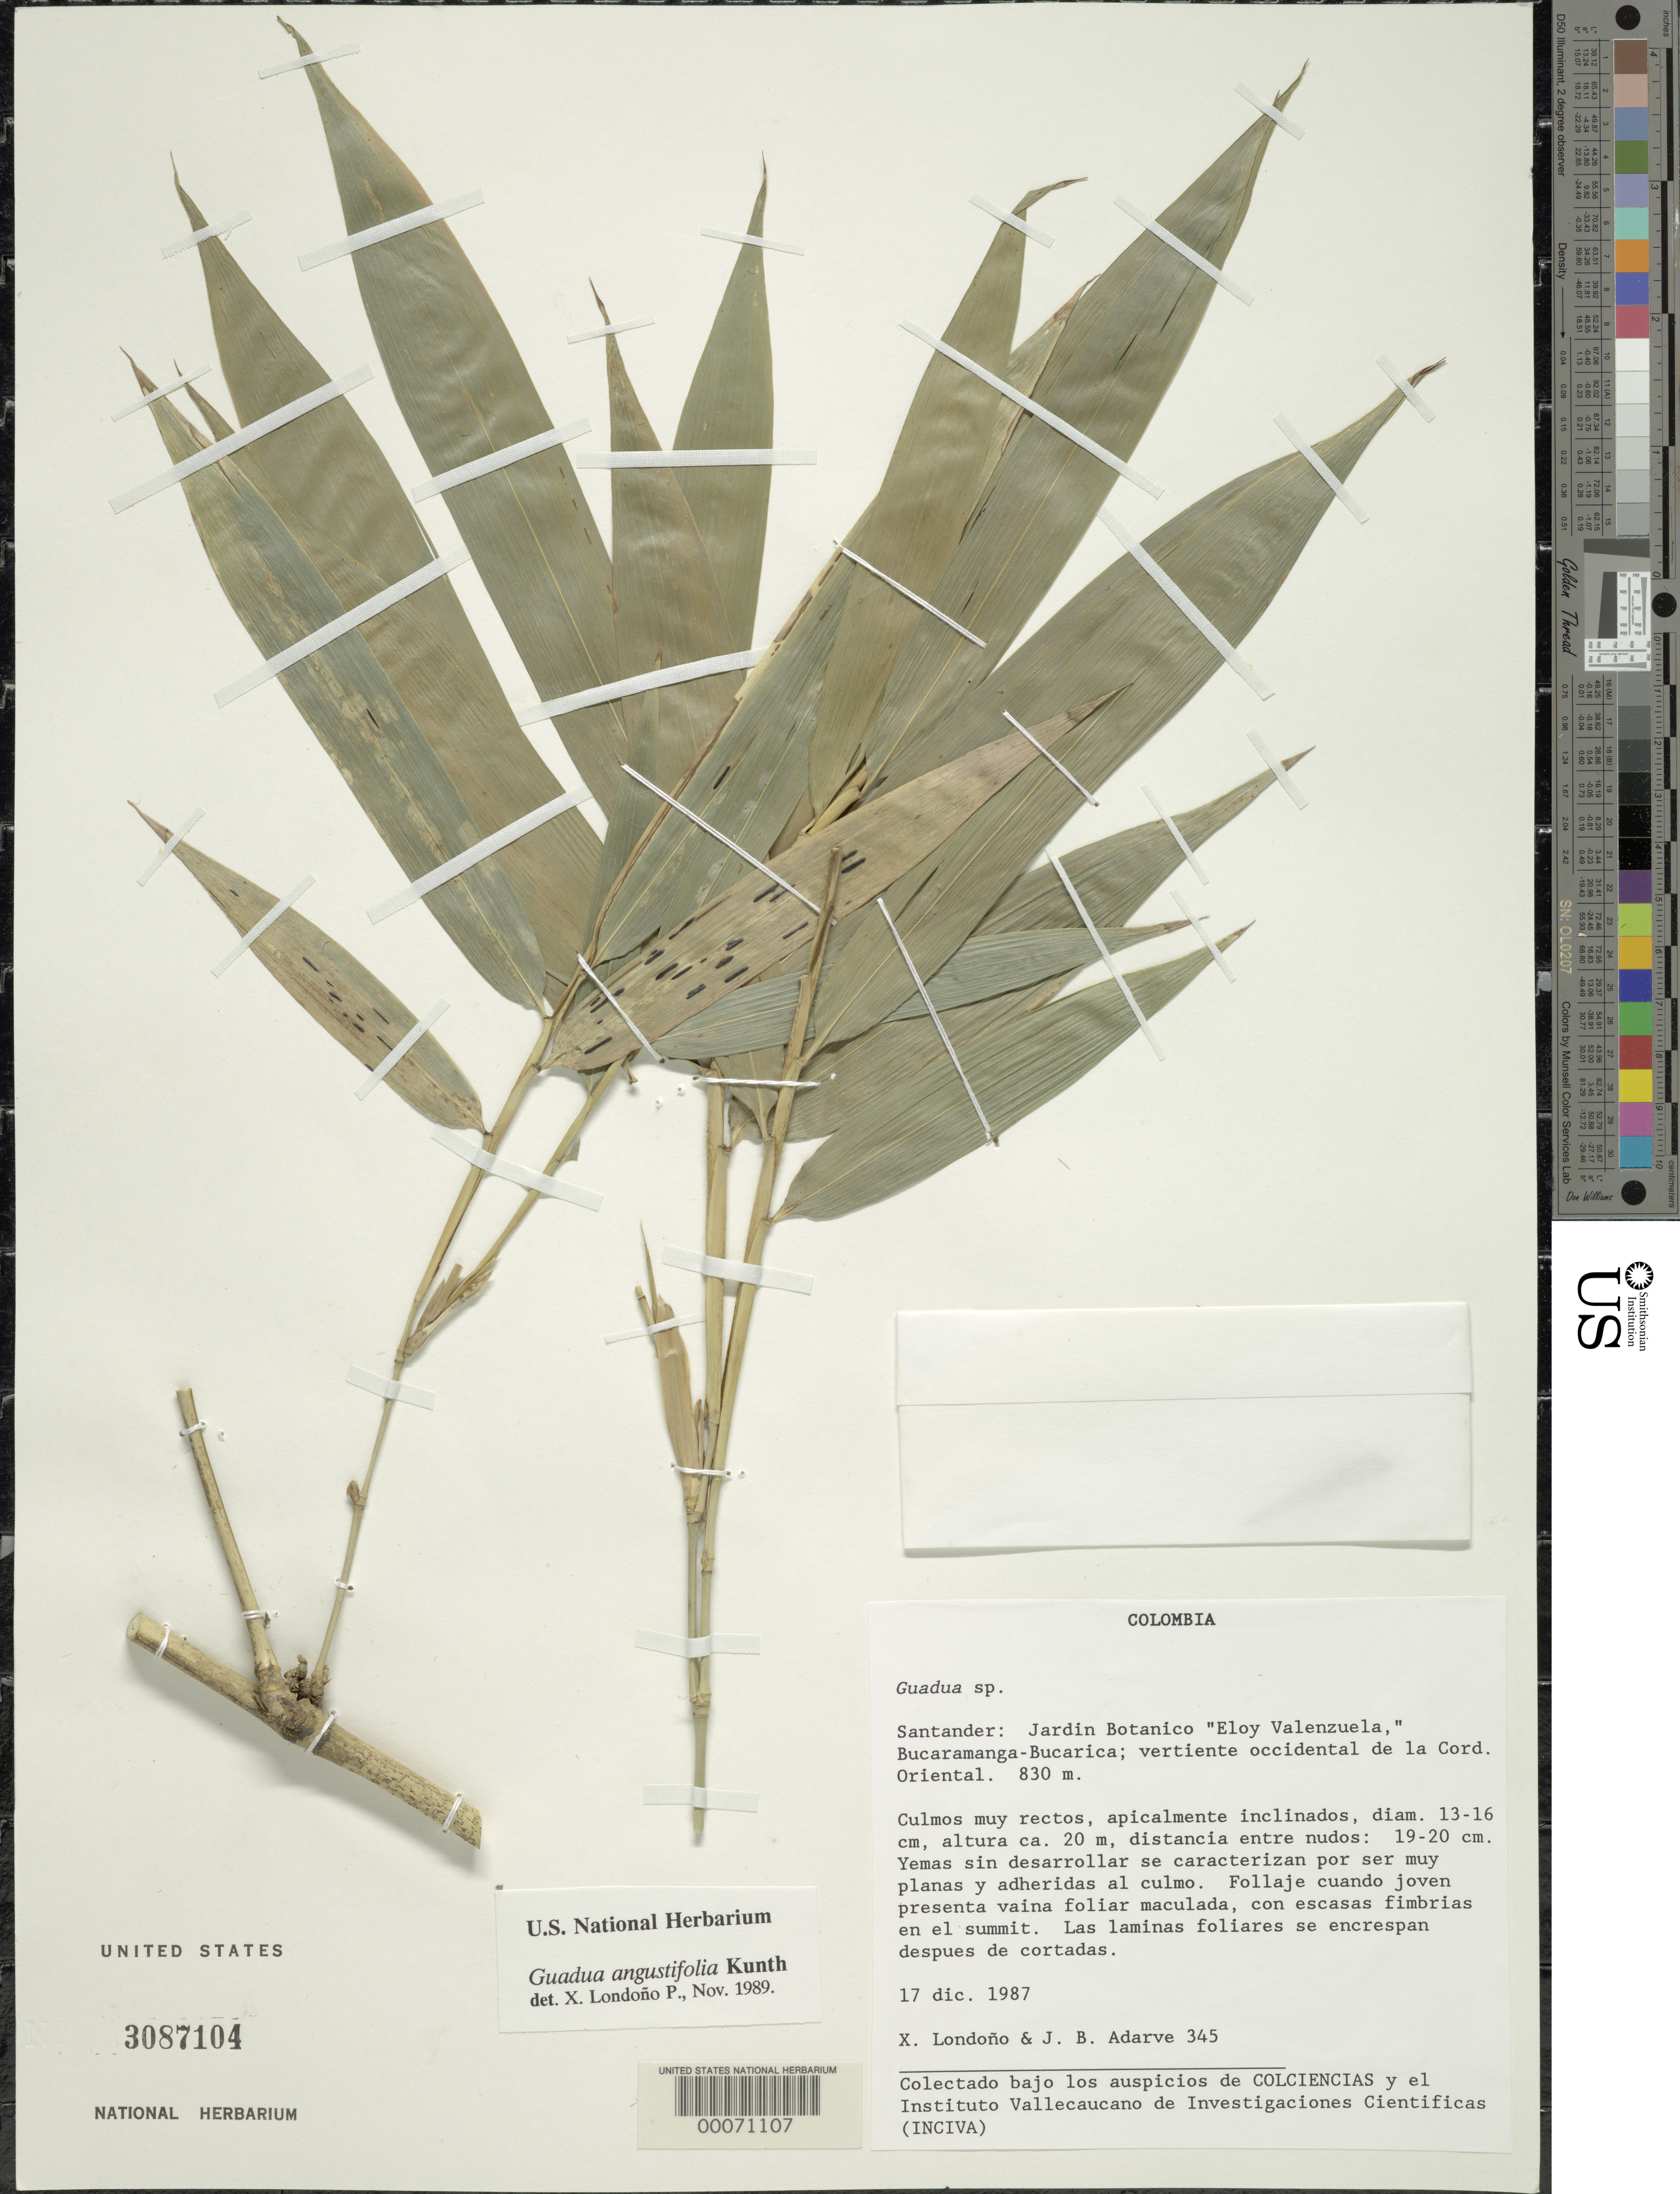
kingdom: Plantae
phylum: Tracheophyta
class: Liliopsida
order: Poales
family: Poaceae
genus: Guadua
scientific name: Guadua angustifolia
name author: Kunth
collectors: X. Londoño & J. B. Adarve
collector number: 345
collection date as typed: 17 Dec 1987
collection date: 1987-12-17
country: Colombia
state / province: Santander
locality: Eloy Valenzuela Botanical Garden, Bucarcamanga-Bucarica, W slope of La Cord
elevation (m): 830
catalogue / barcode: US 3087104